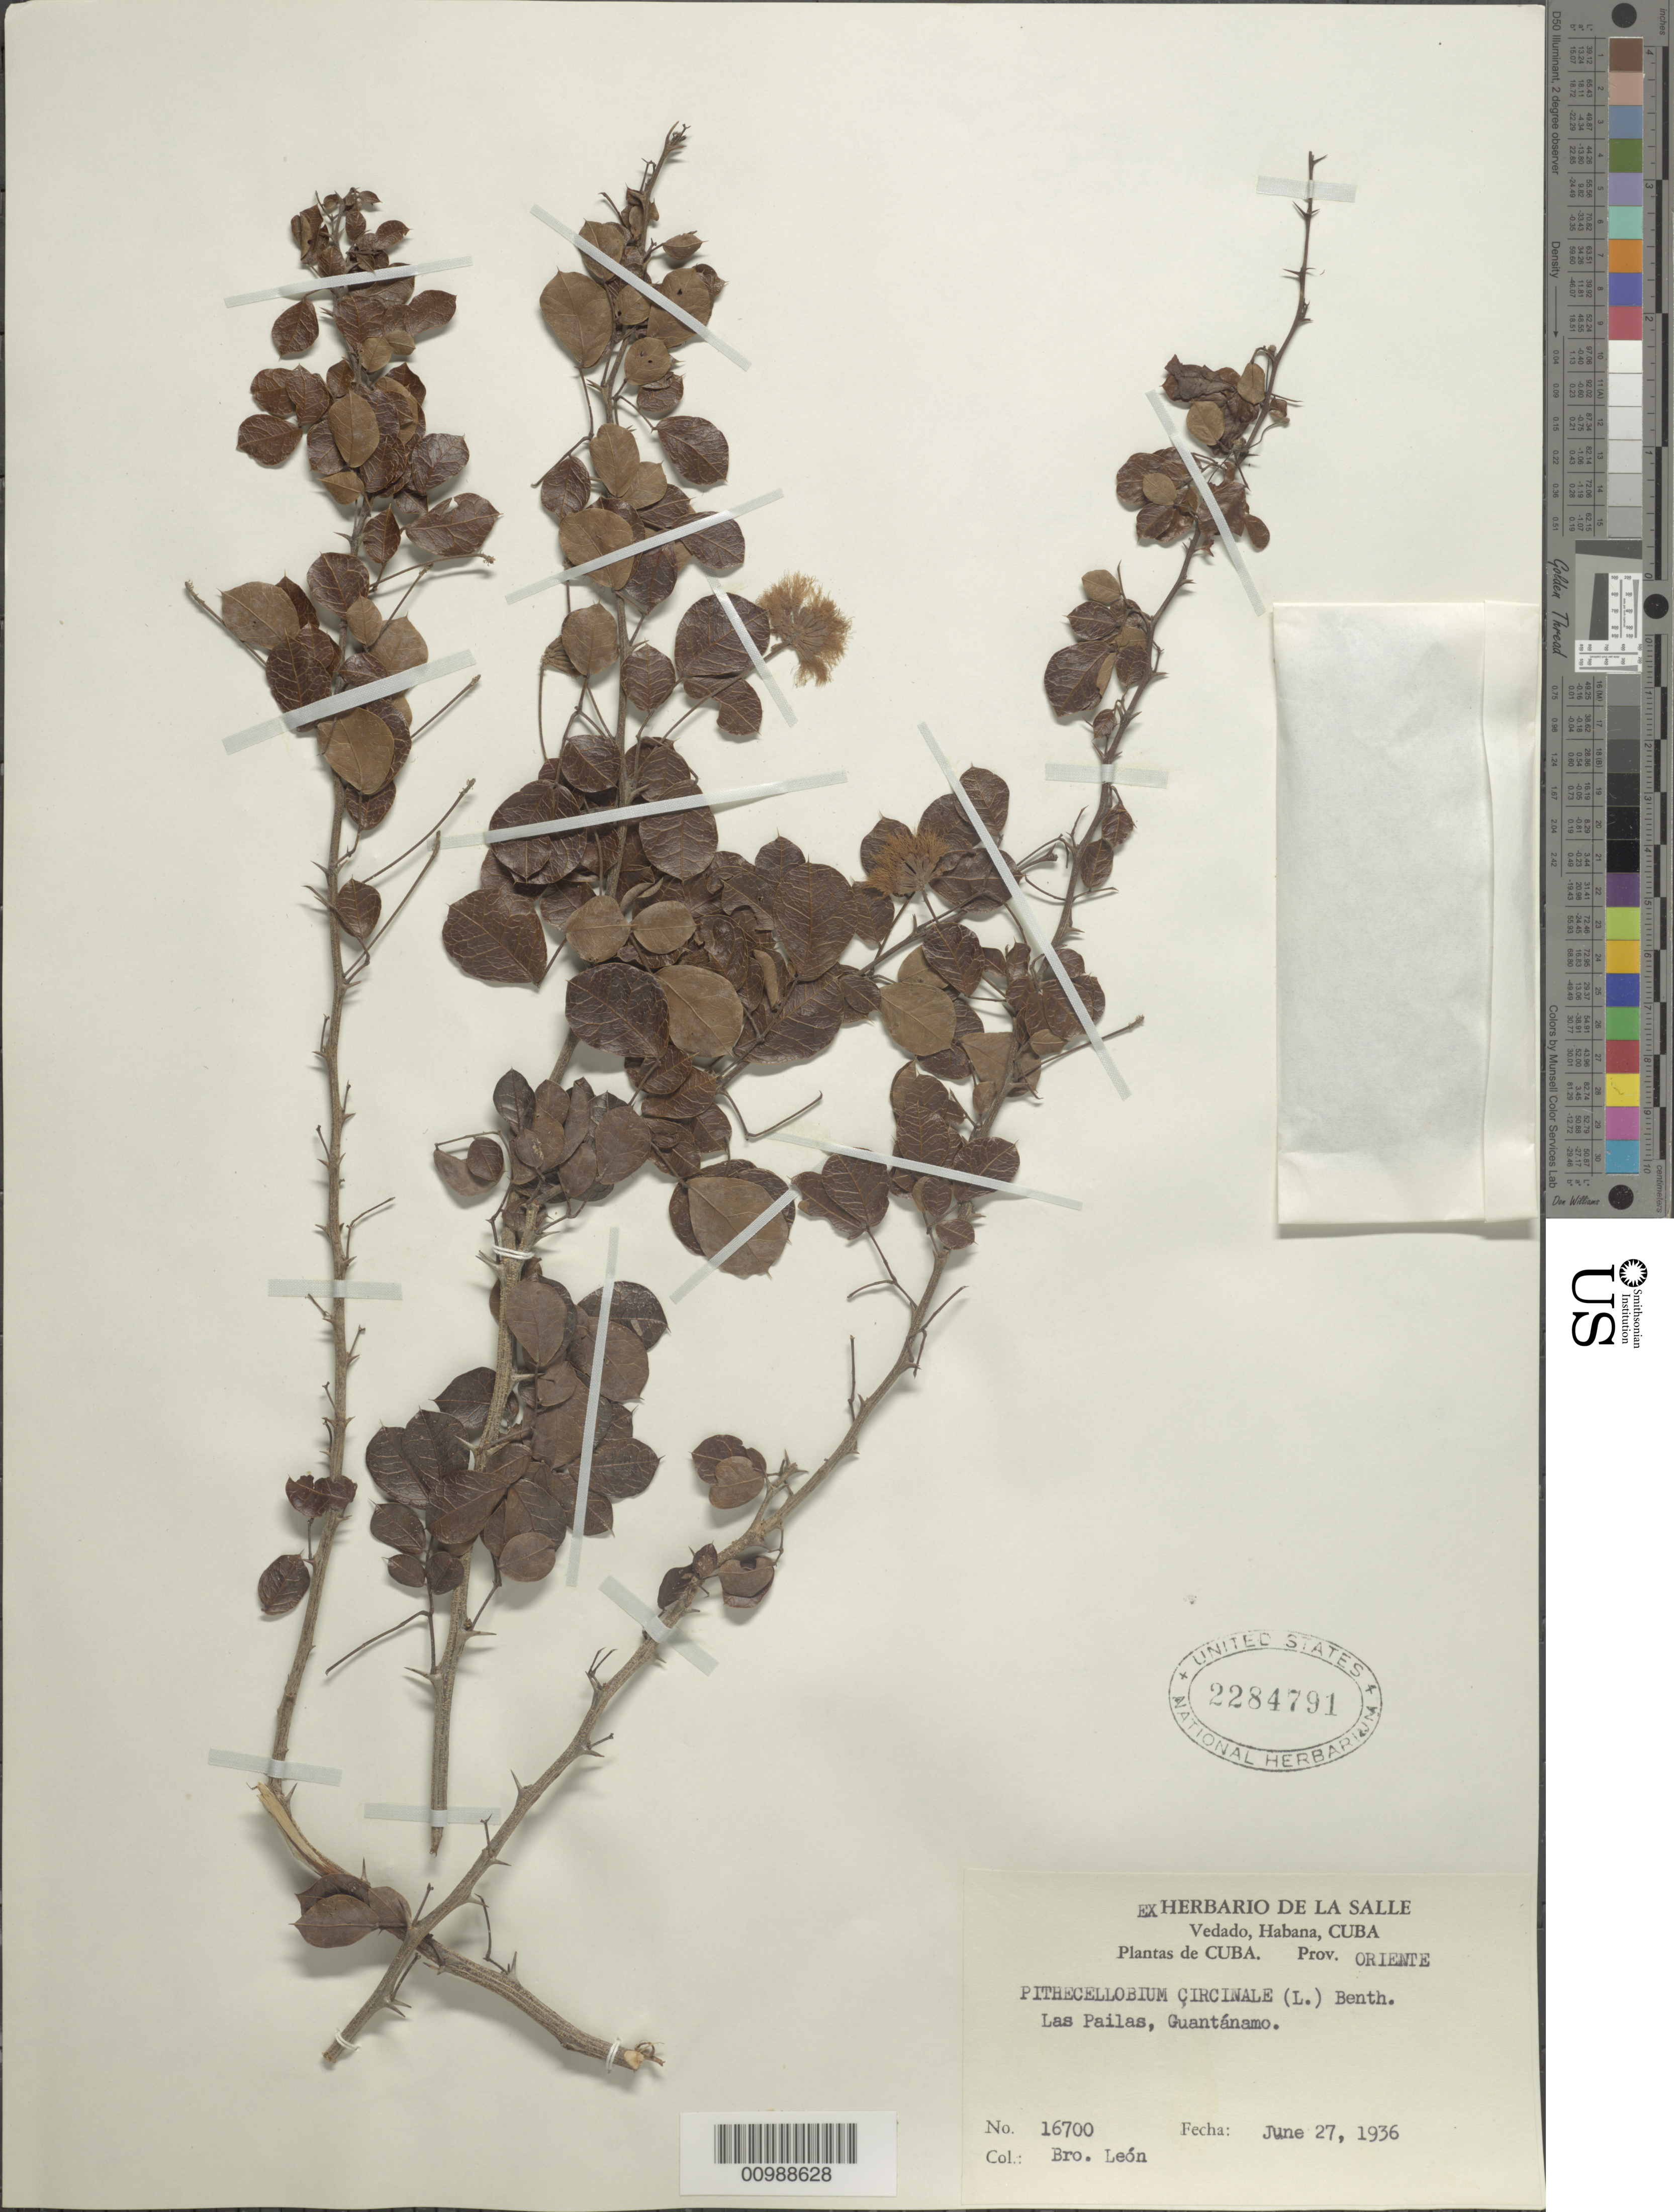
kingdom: Plantae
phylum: Tracheophyta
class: Magnoliopsida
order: Fabales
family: Fabaceae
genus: Pithecellobium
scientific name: Pithecellobium circinale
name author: (L.) Benth.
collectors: Bro. León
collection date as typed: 27 Jun 1936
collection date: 1936-06-27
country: Cuba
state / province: Guantanamo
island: Cuba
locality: Guantánamo, Las Pailas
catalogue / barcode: US 2284791